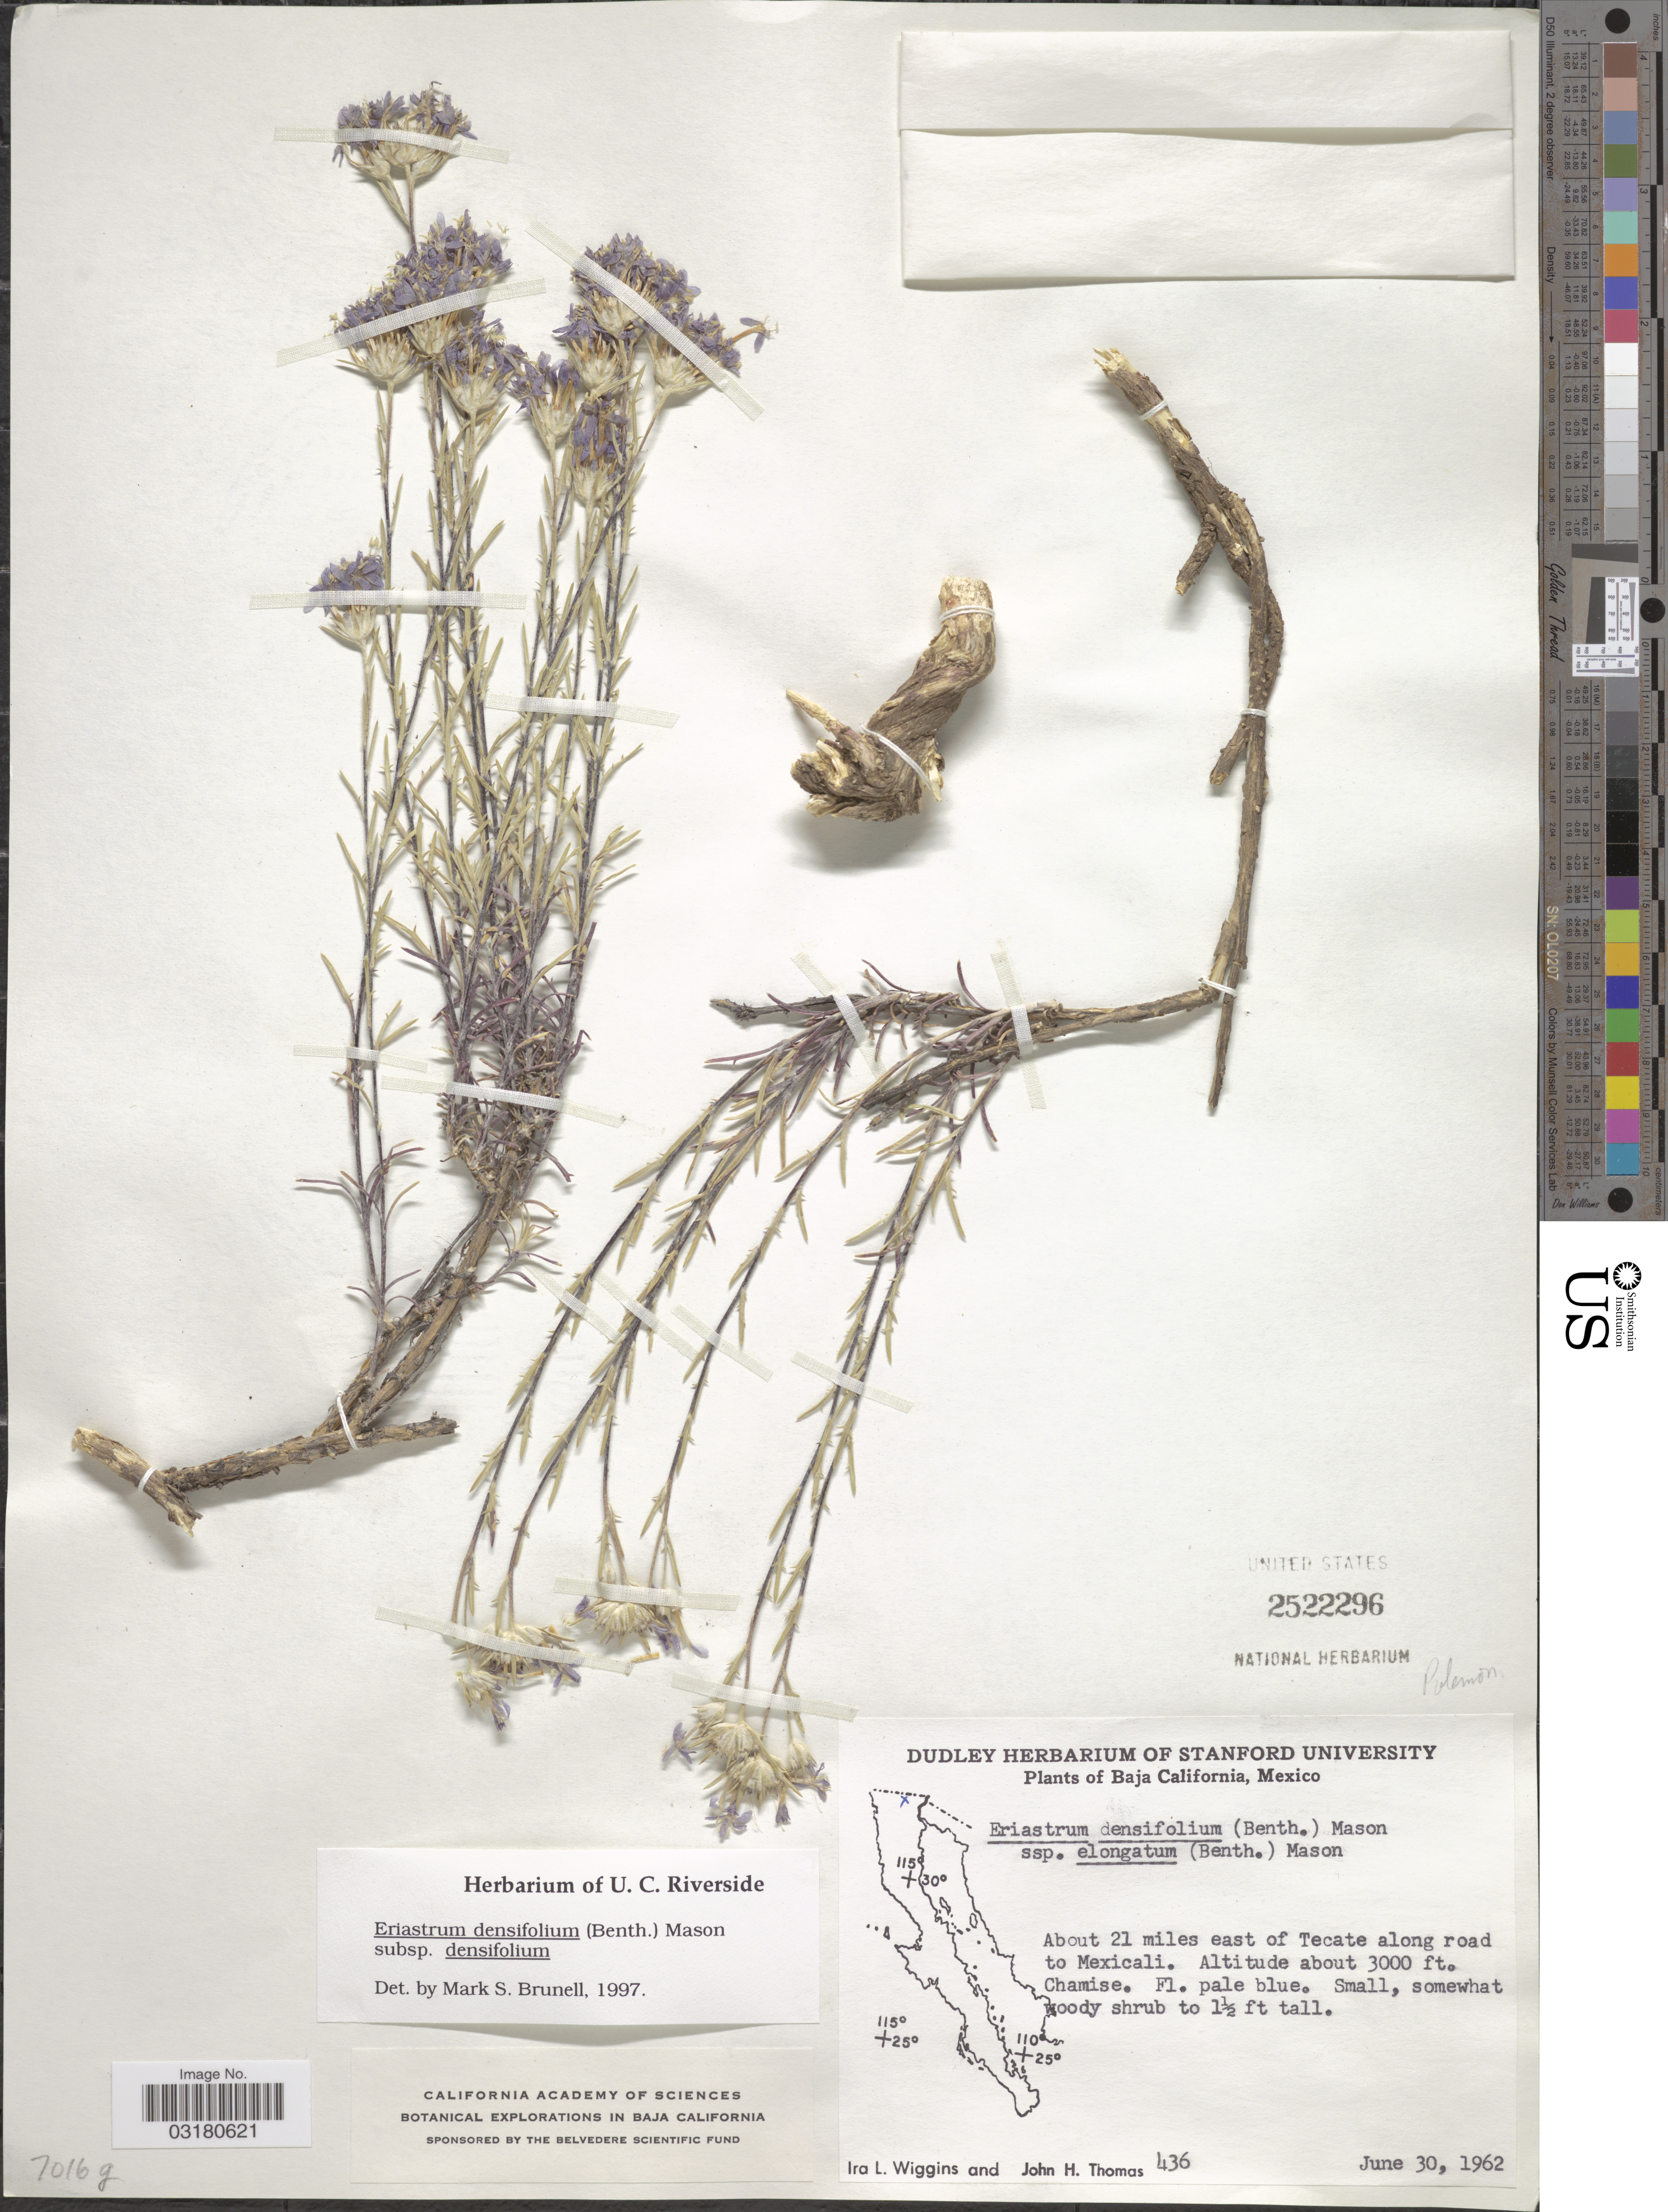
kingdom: Plantae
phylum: Tracheophyta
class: Magnoliopsida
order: Ericales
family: Polemoniaceae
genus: Eriastrum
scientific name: Eriastrum densifolium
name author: (Benth.) H. Mason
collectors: I. L. Wiggins & J. H. Thomas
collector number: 436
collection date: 1962-06-30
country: Mexico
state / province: Baja California Norte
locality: About 21 miles east of Tecate along road to Mexicali. Chamise.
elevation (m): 914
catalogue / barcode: US 2522296